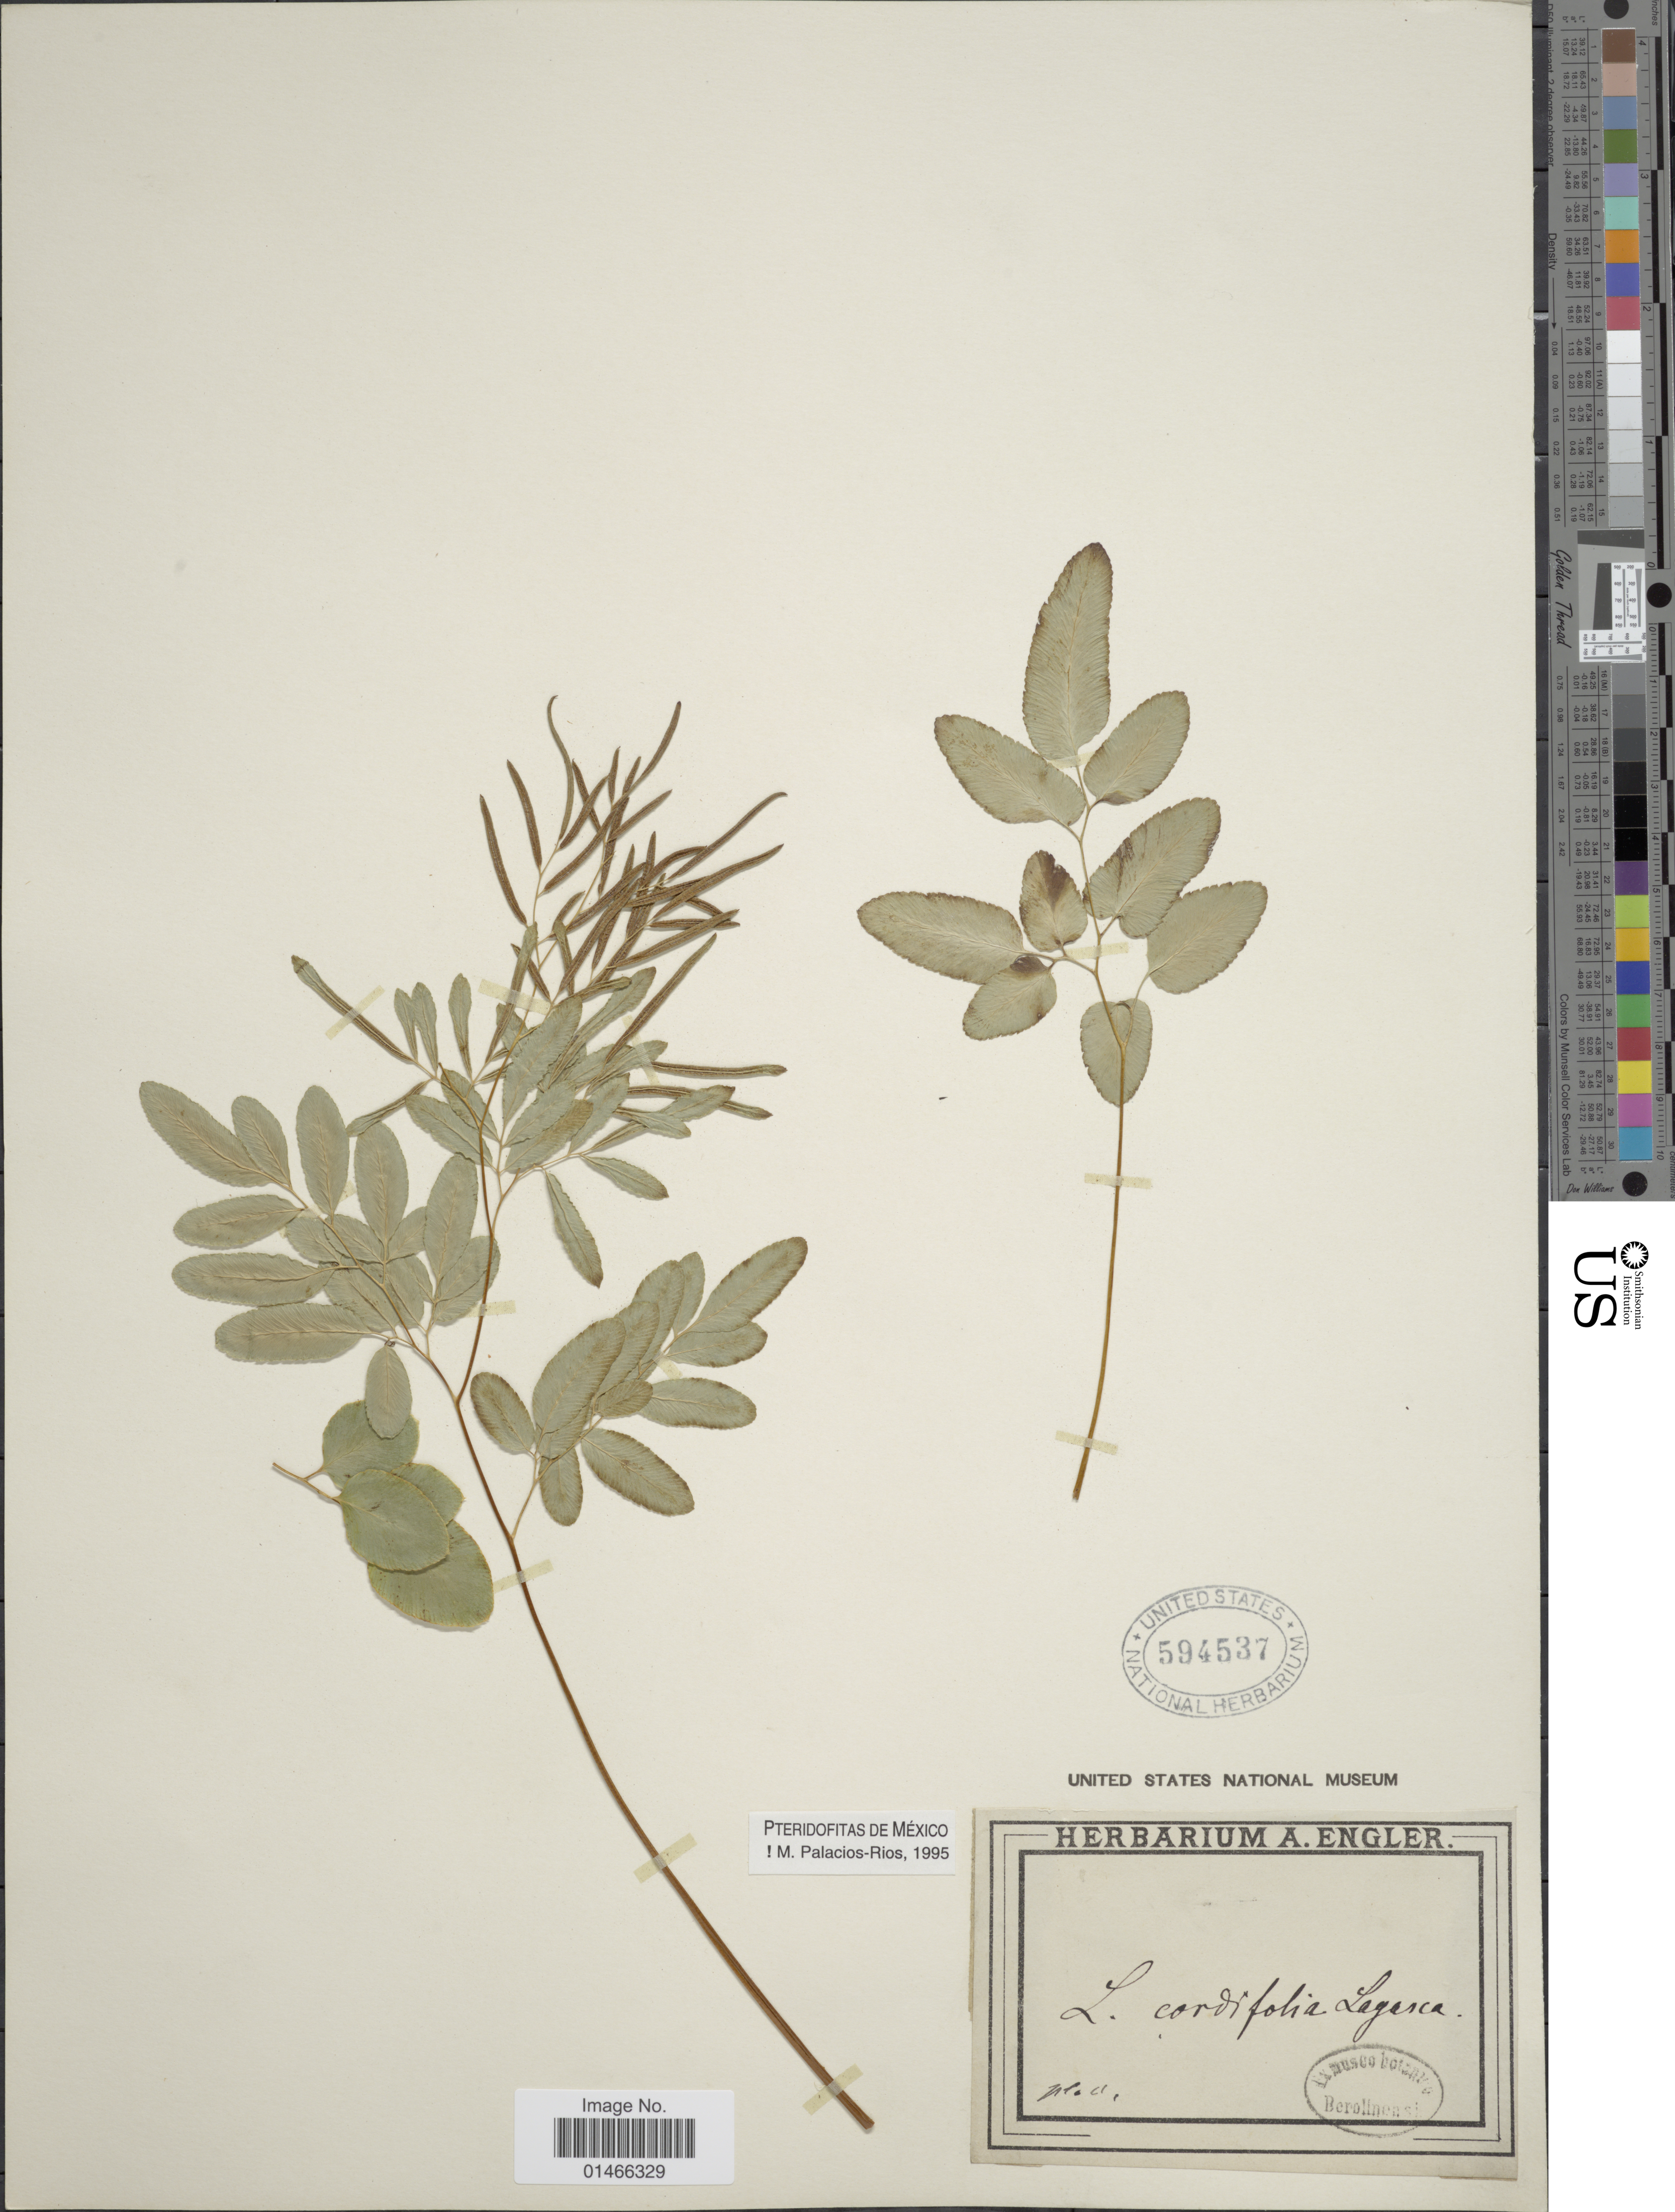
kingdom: Plantae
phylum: Tracheophyta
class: Polypodiopsida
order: Polypodiales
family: Pteridaceae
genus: Llavea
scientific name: Llavea cordifolia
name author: Lag.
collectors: ex herb. A. Engler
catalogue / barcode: US 594537